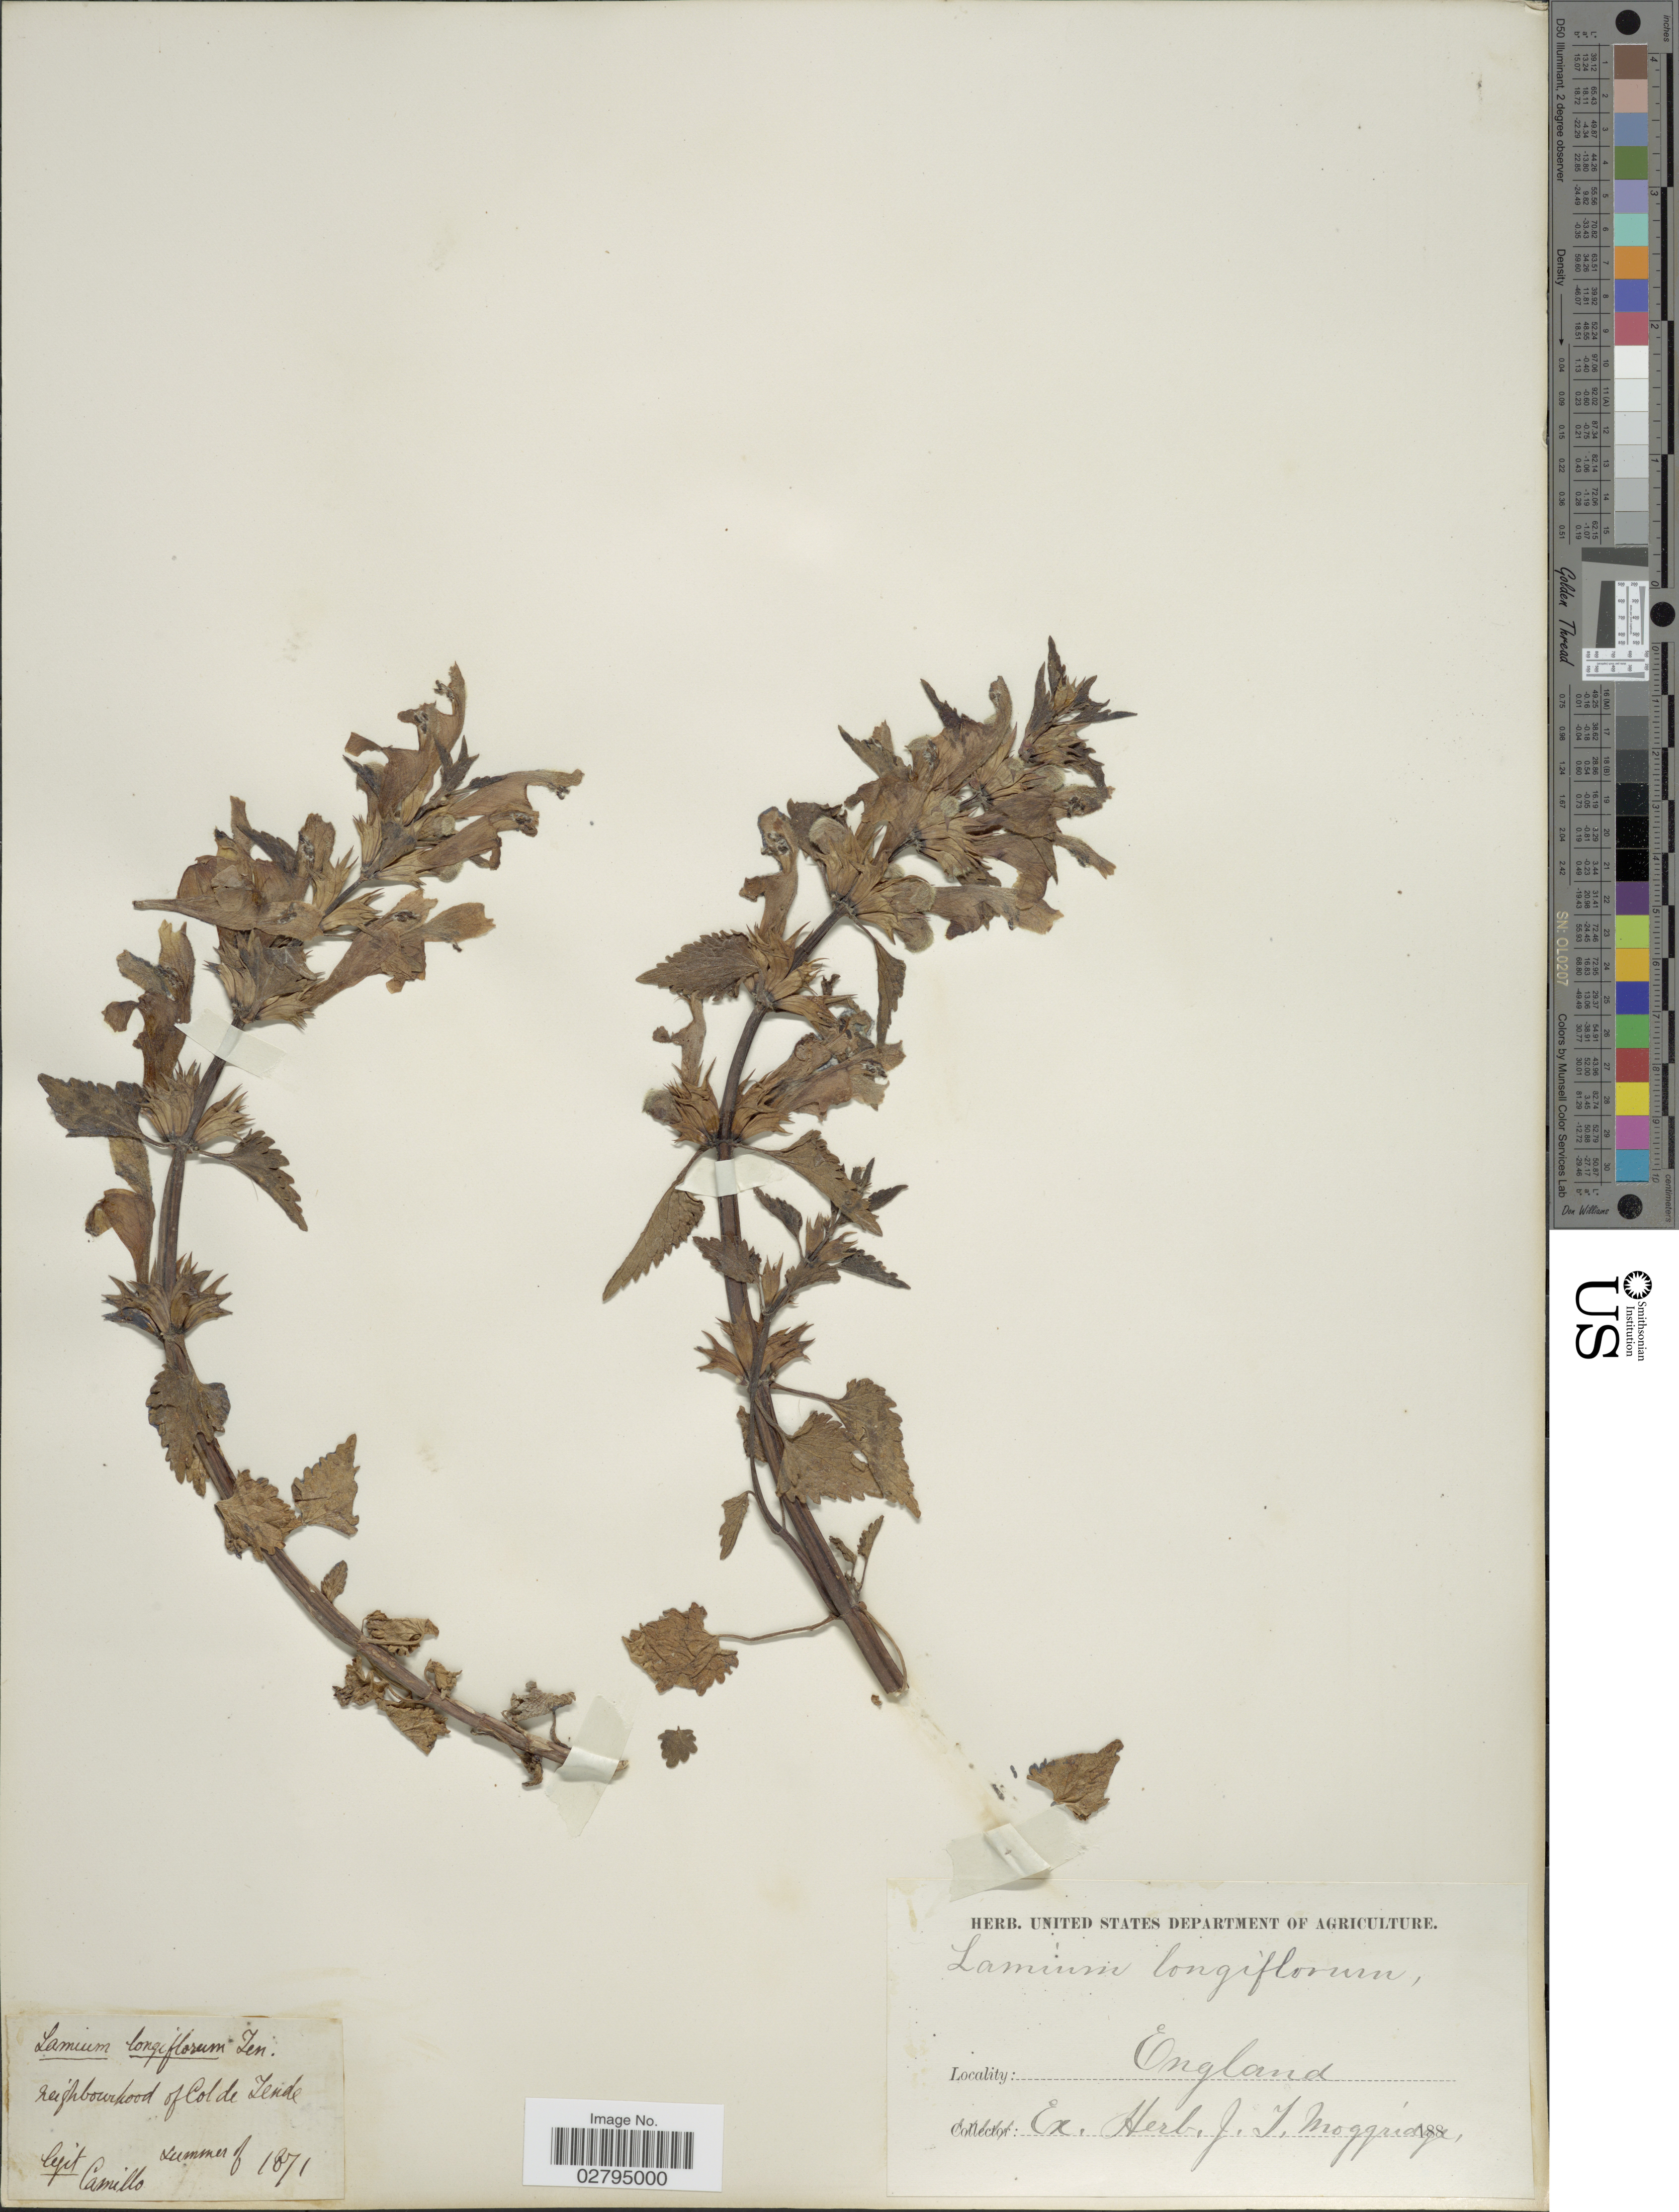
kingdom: Plantae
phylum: Tracheophyta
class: Magnoliopsida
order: Lamiales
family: Lamiaceae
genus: Lamium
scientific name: Lamium garganicum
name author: L.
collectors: Camillo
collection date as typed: Summer of 1871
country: France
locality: Neighbourhood of Col de Teinde.